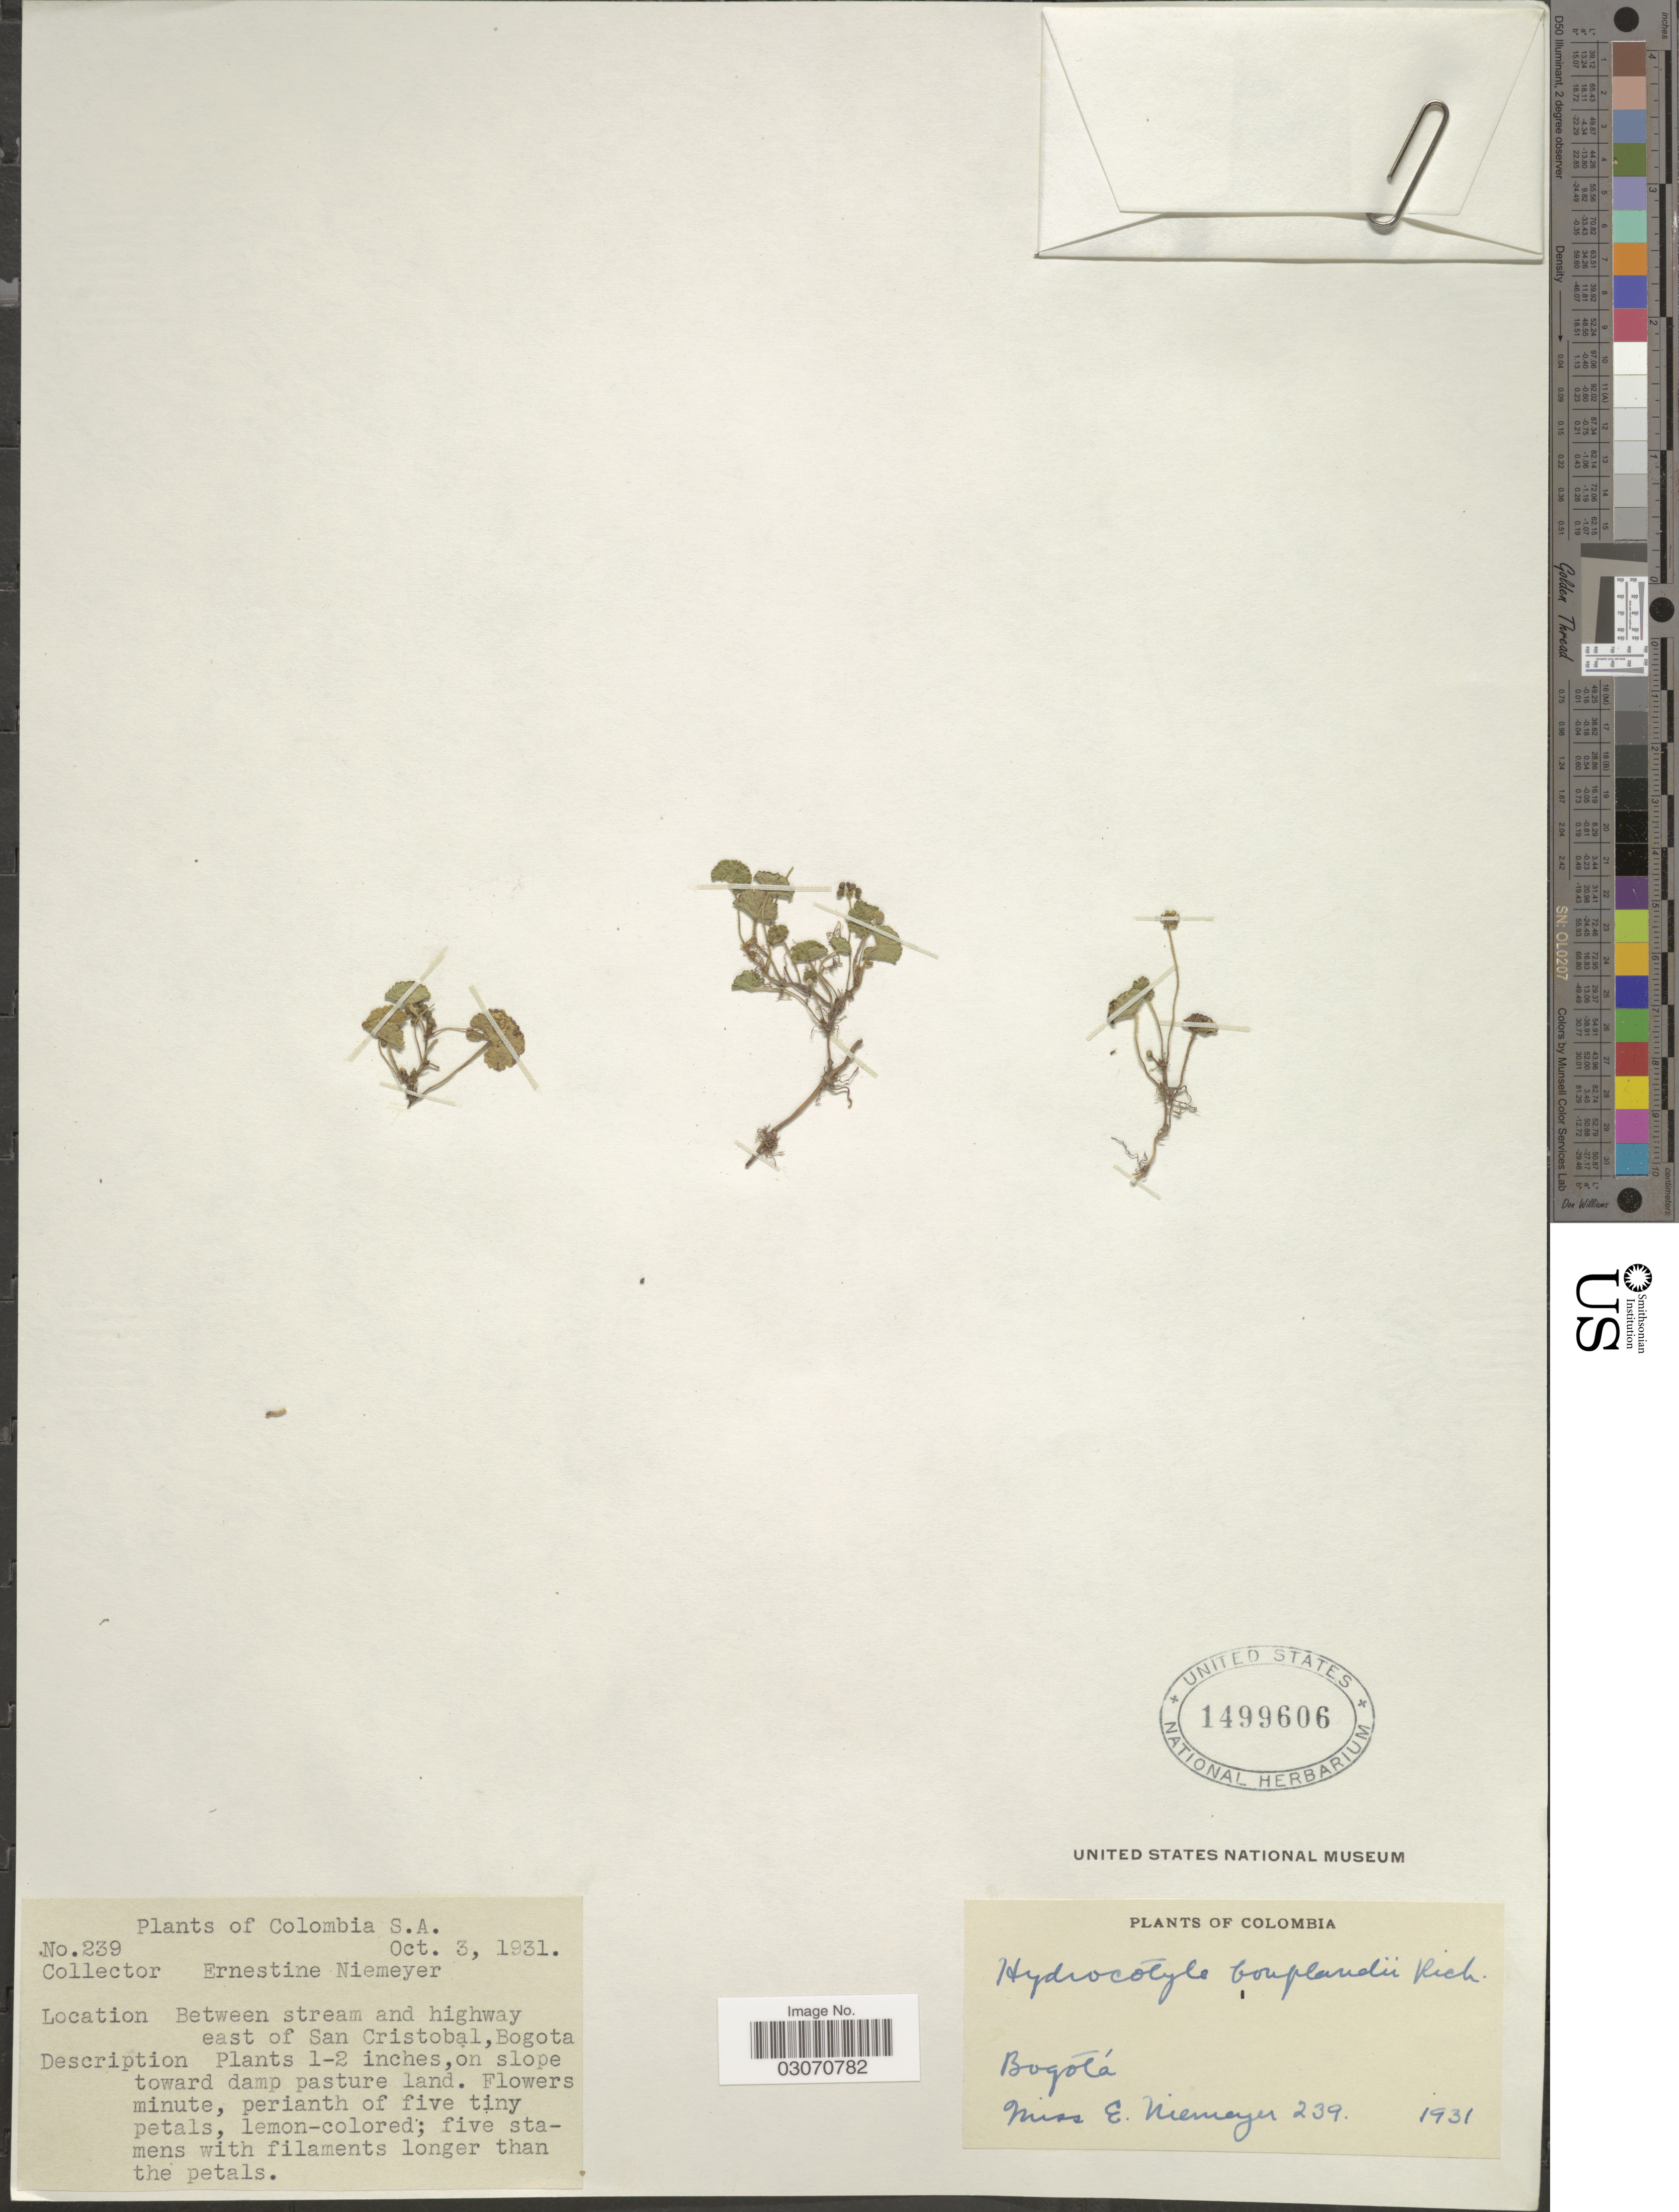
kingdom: Plantae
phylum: Tracheophyta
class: Magnoliopsida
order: Apiales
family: Araliaceae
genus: Hydrocotyle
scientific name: Hydrocotyle bonplandii var. bonplandii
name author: A. Rich.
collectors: E. H. Niemeyer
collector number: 239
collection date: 1931-10-03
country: Colombia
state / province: Bogota D.C.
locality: Between stream and highway east of San Cristobal, Bogota.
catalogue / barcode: US 1499606